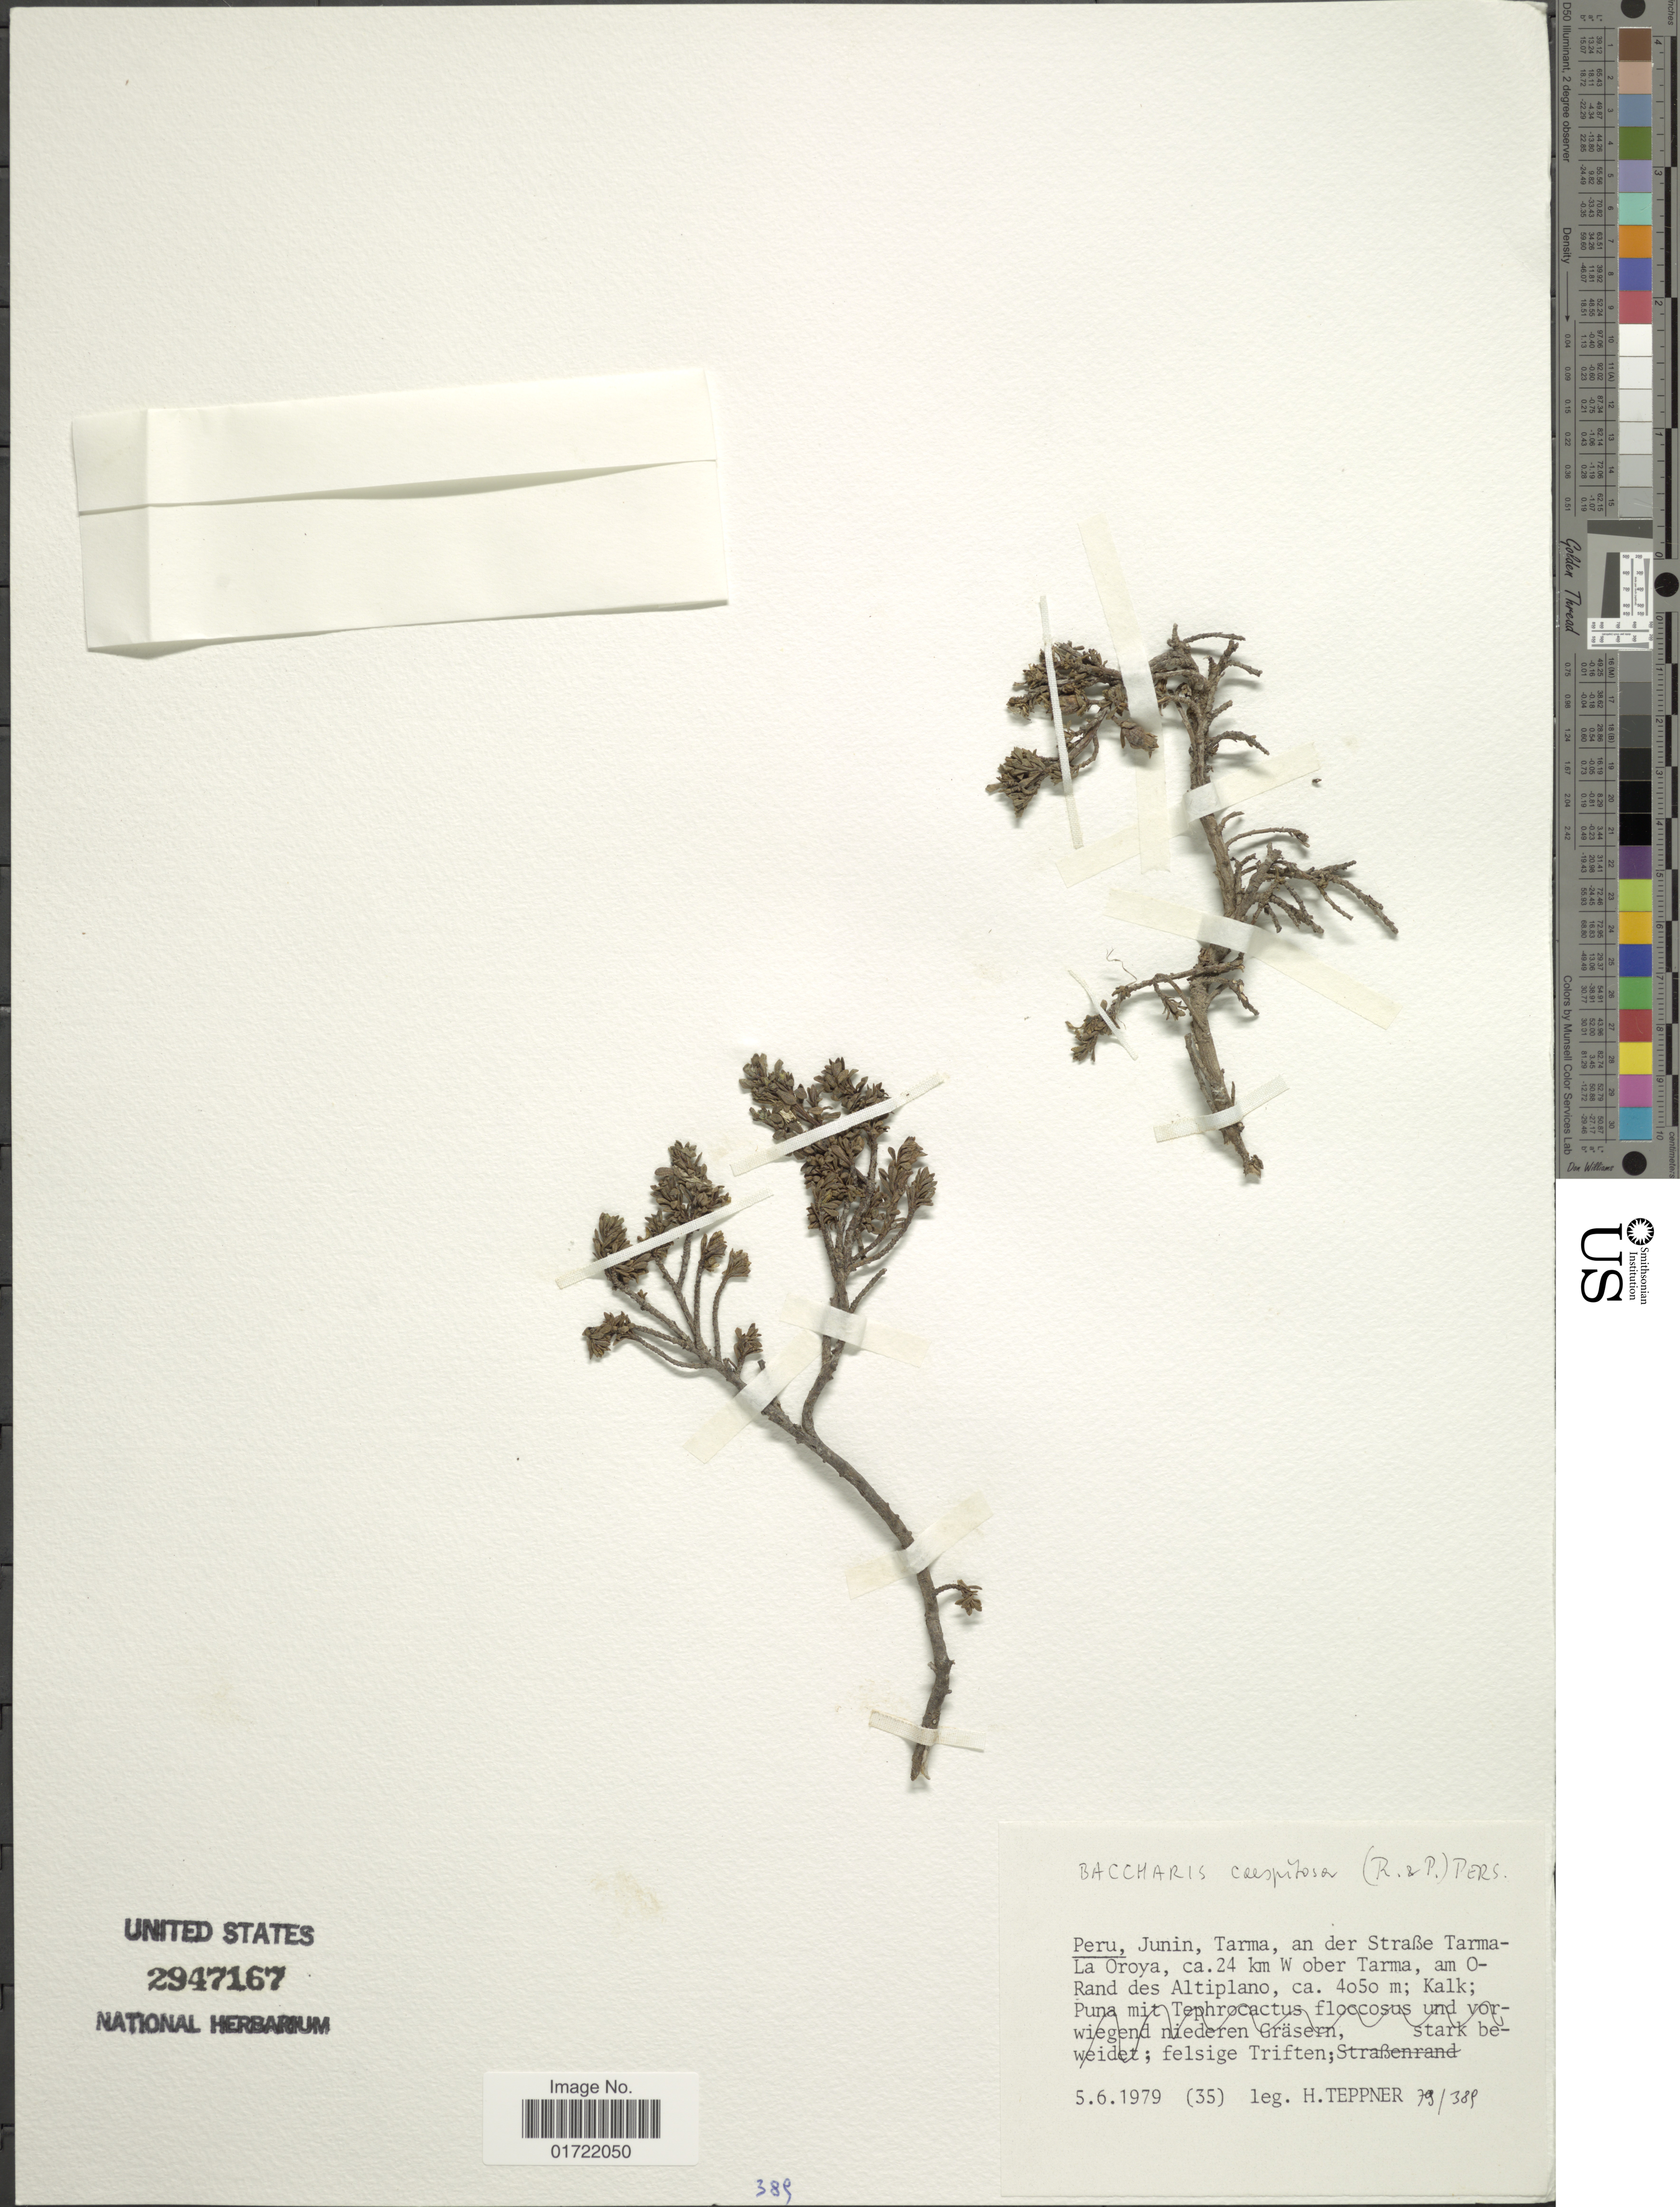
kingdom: Plantae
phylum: Tracheophyta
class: Magnoliopsida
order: Asterales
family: Asteraceae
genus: Baccharis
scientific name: Baccharis caespitosa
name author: (Ruiz & Pav.) Pers.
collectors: H. Teppner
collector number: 79/389*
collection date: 1979-06-05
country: Peru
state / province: Junín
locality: Tarma, an der StraBe Tarma-La Oroya, ca. 24 km W ober Tarma, am ORand des Altiplano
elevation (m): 4050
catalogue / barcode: US 2947167